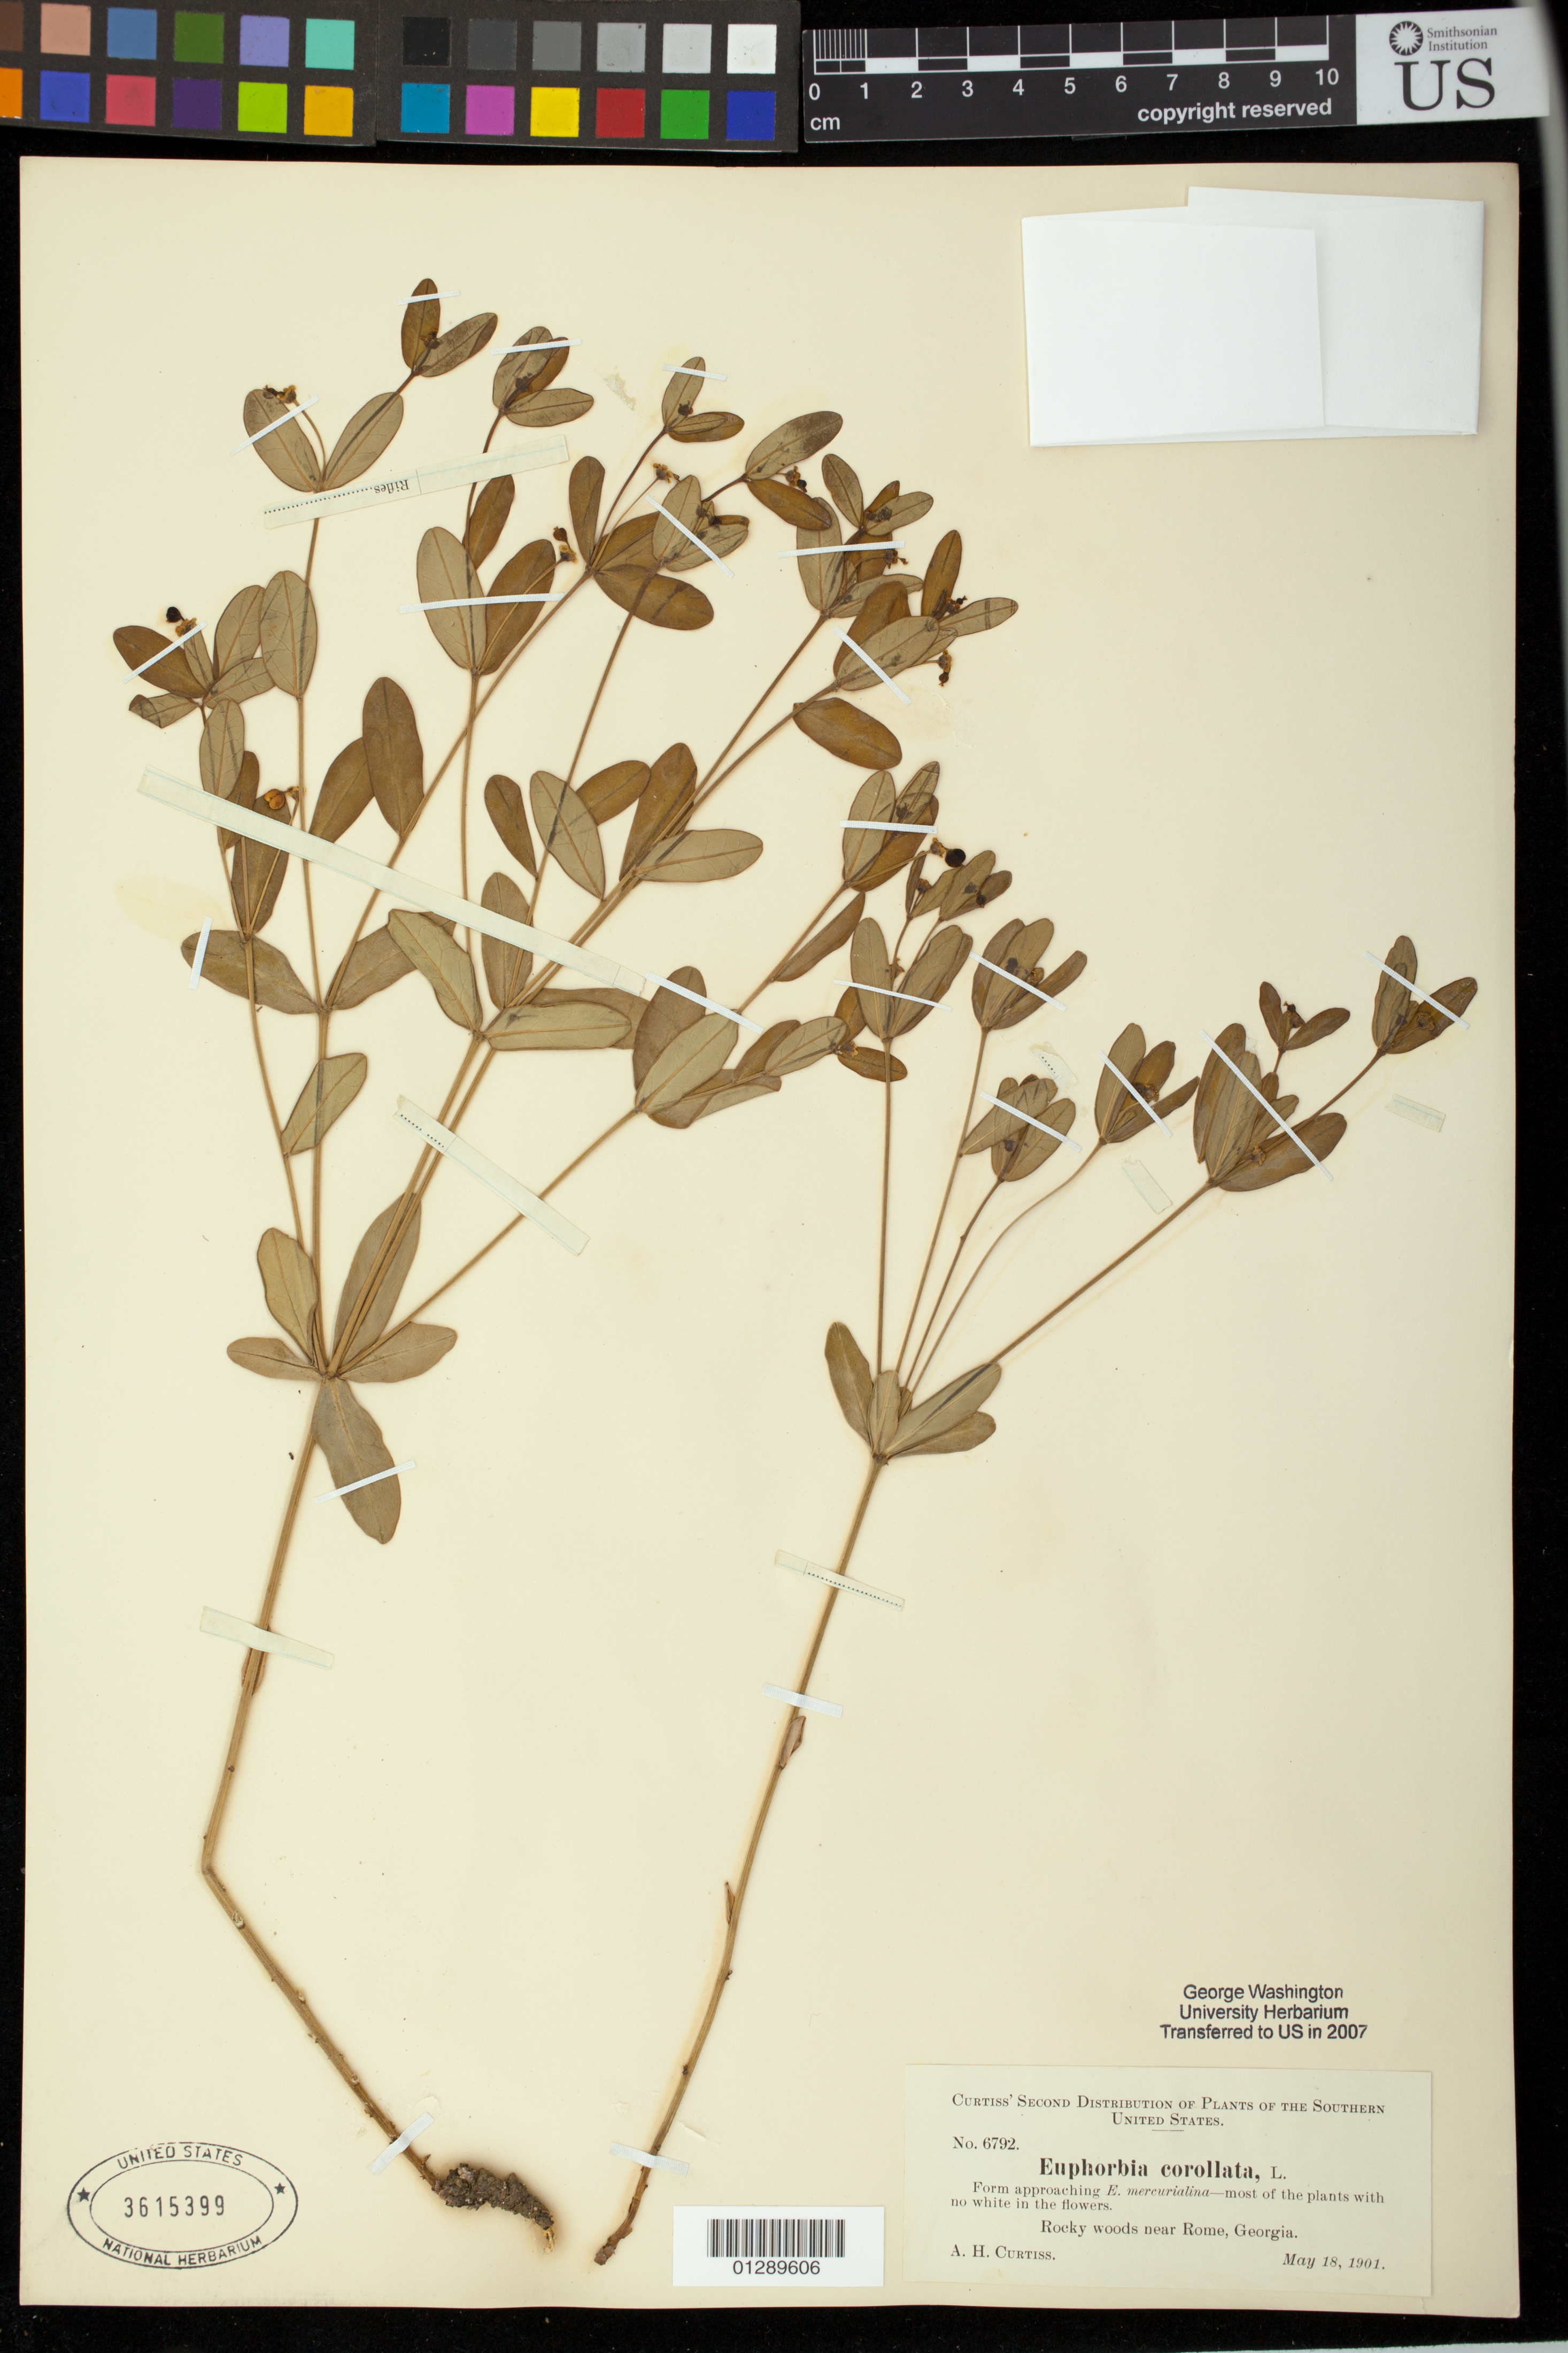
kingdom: Plantae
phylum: Tracheophyta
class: Magnoliopsida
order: Malpighiales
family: Euphorbiaceae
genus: Euphorbia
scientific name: Euphorbia corollata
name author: L.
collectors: A. H. Curtiss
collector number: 6792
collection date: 1901-05-18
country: United States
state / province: Georgia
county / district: Floyd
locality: near Rome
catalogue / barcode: US 3615399